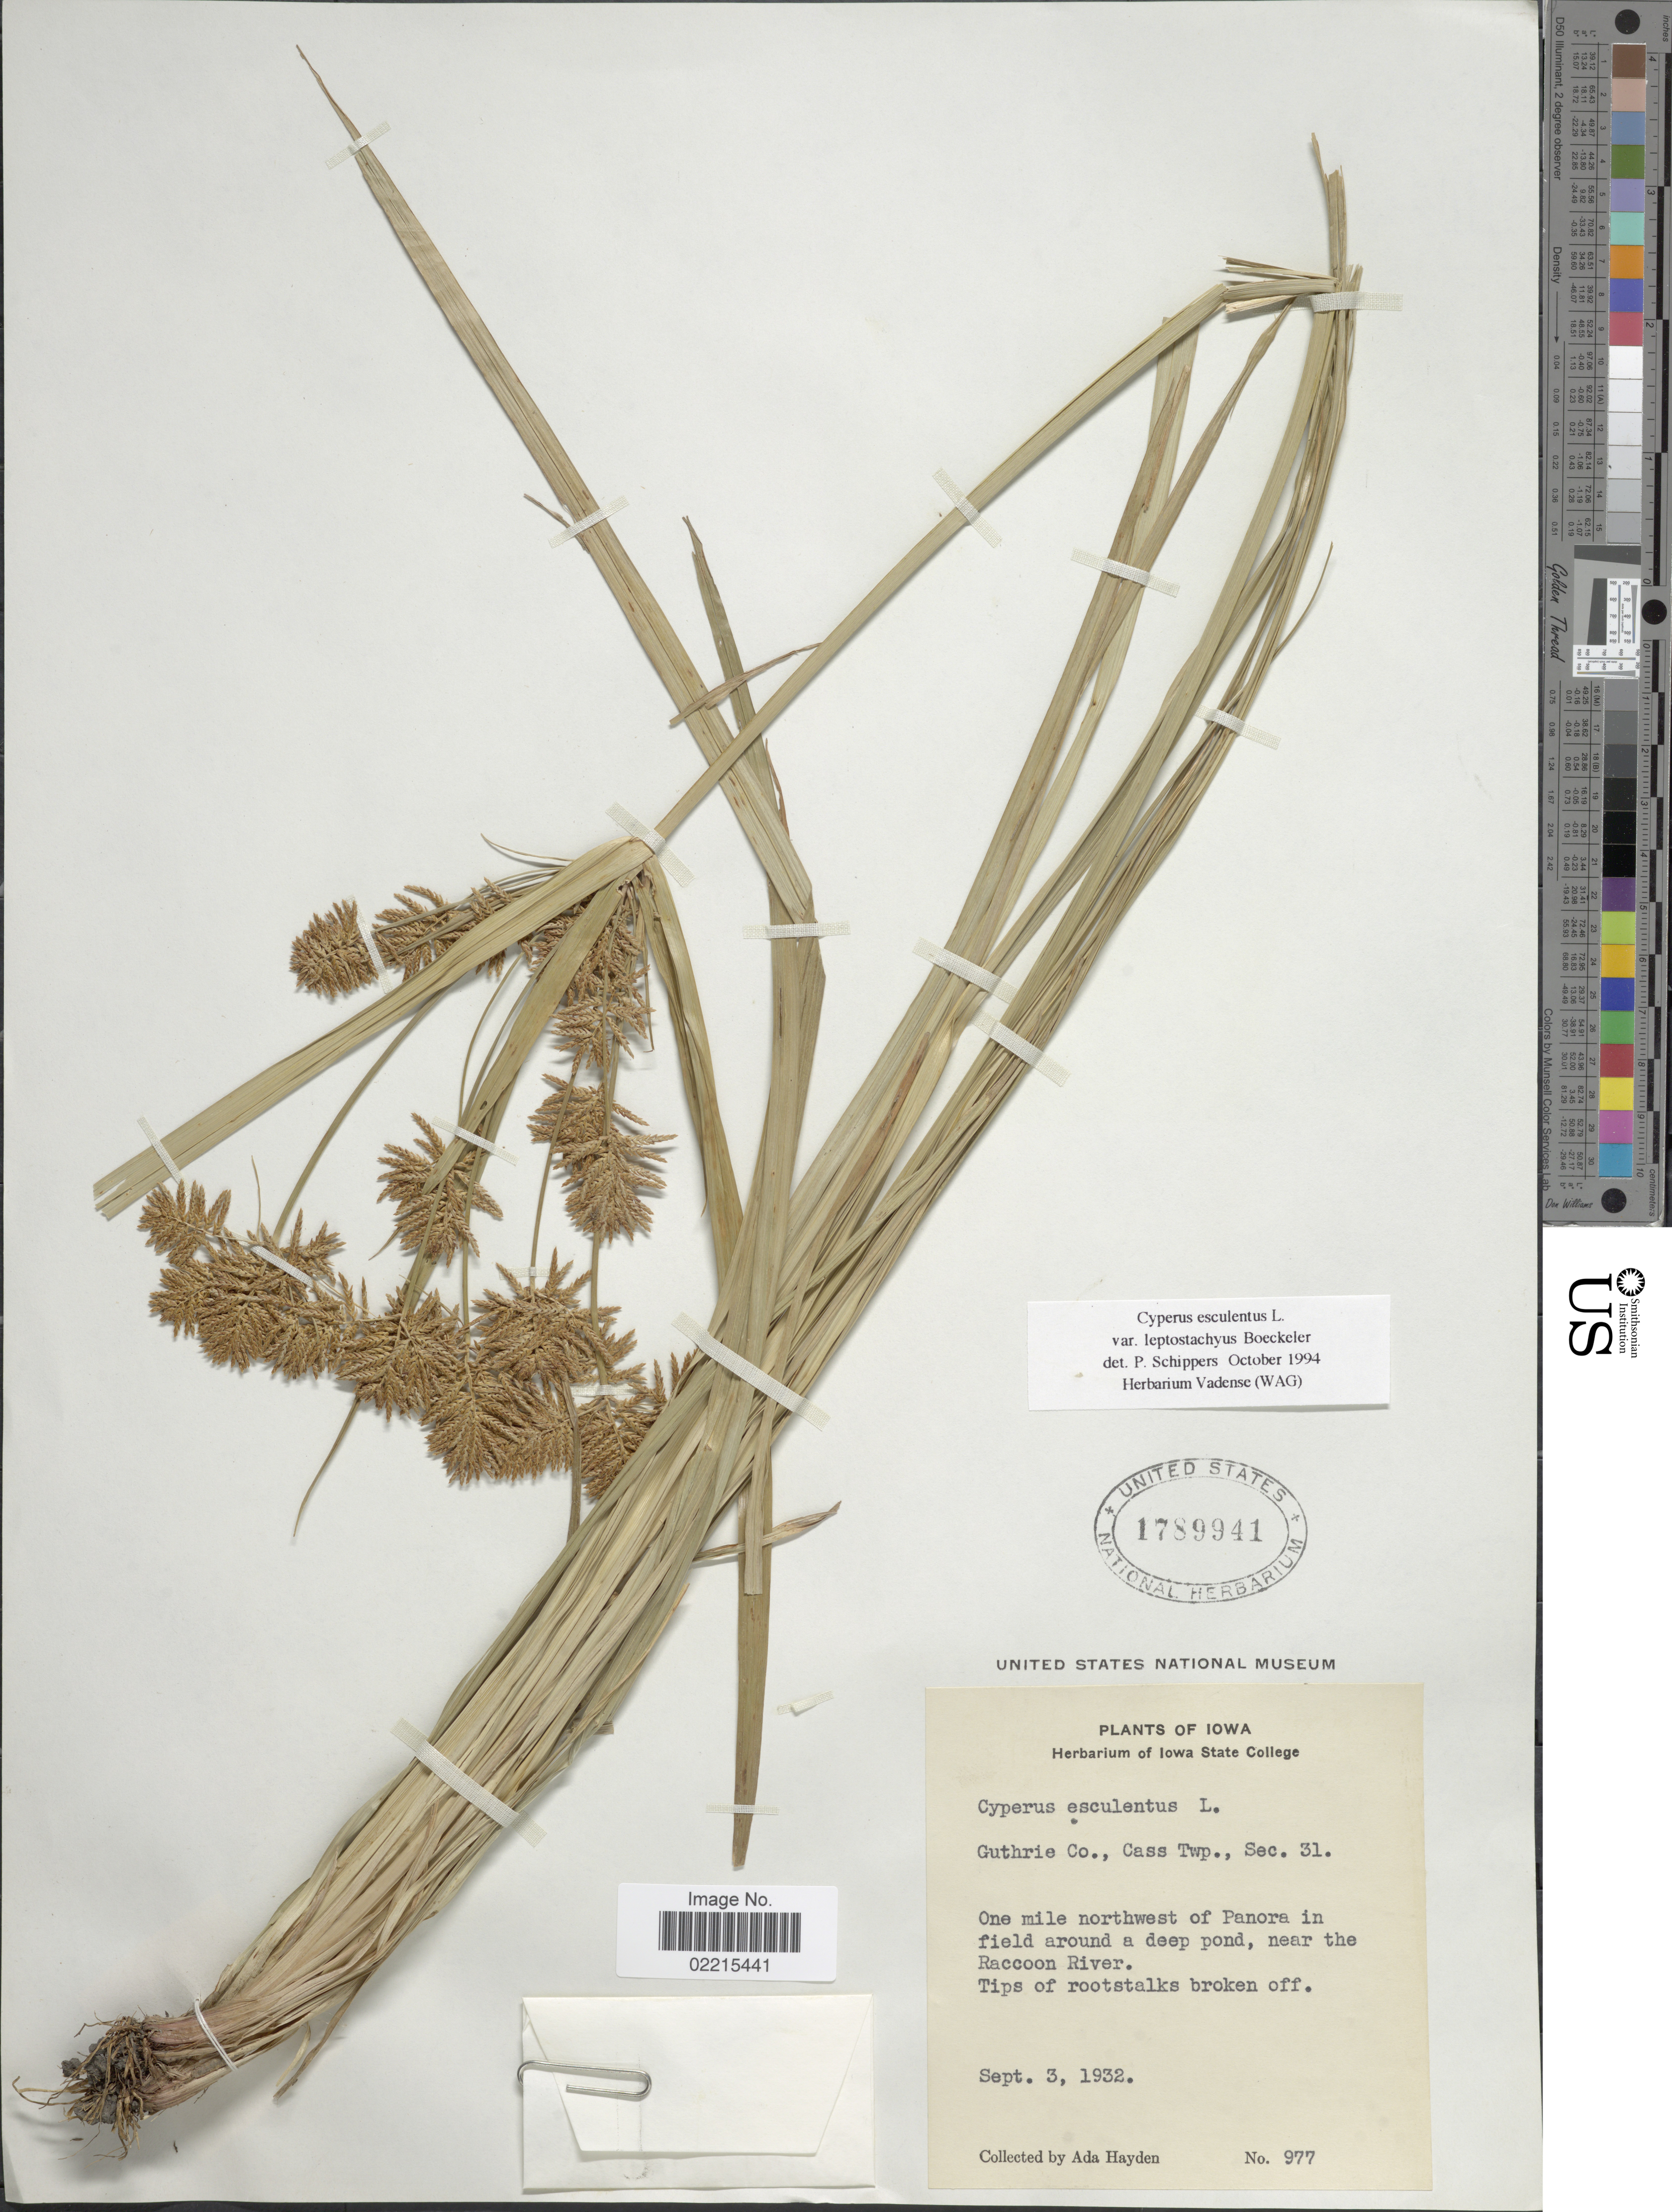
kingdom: Plantae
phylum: Tracheophyta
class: Liliopsida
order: Poales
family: Cyperaceae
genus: Cyperus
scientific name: Cyperus esculentus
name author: L.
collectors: Ada Hayden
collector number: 977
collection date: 1932-09-03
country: United States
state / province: Iowa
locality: Guthrie Co., Cass Twp., Sec 31. On mile northwest of Panora in field around a deep pond, near the Raccoon River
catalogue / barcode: US 1789941